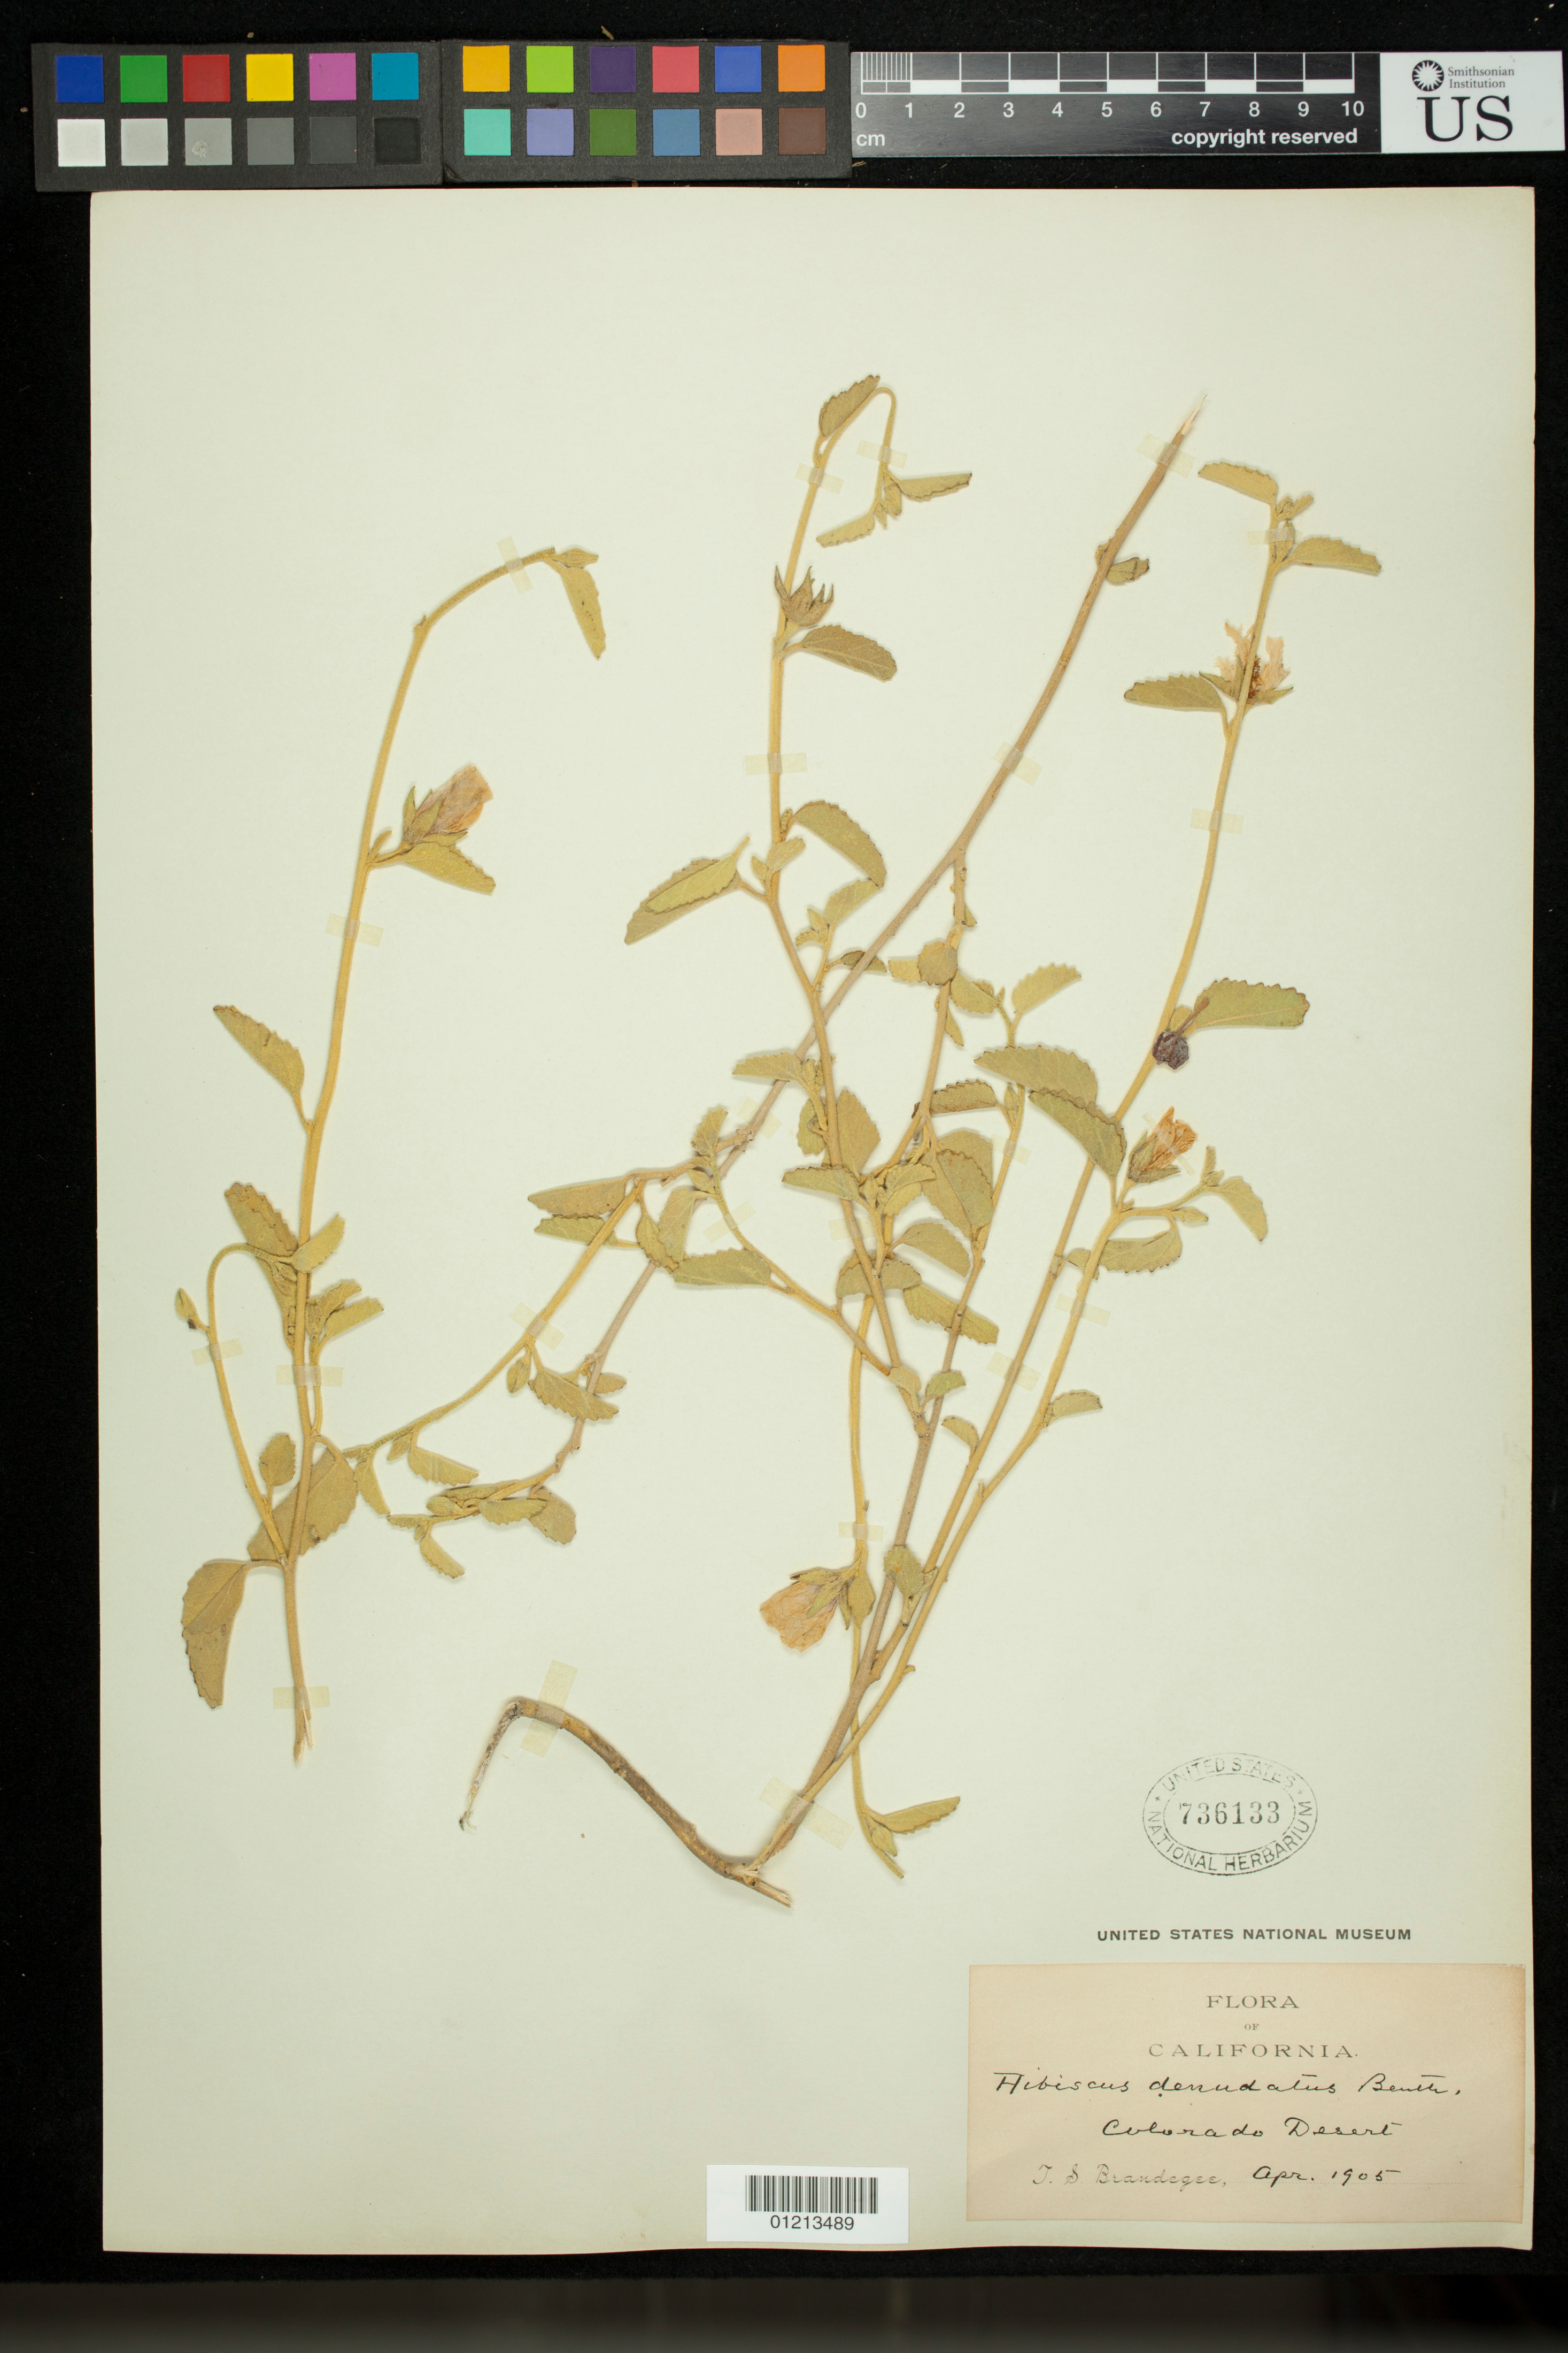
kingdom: Plantae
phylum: Tracheophyta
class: Magnoliopsida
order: Malvales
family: Malvaceae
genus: Hibiscus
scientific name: Hibiscus denudatus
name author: Benth.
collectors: T. S. Brandegee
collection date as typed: Apr 1905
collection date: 1905-04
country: United States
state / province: California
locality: Colorado desert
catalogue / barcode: US 736133